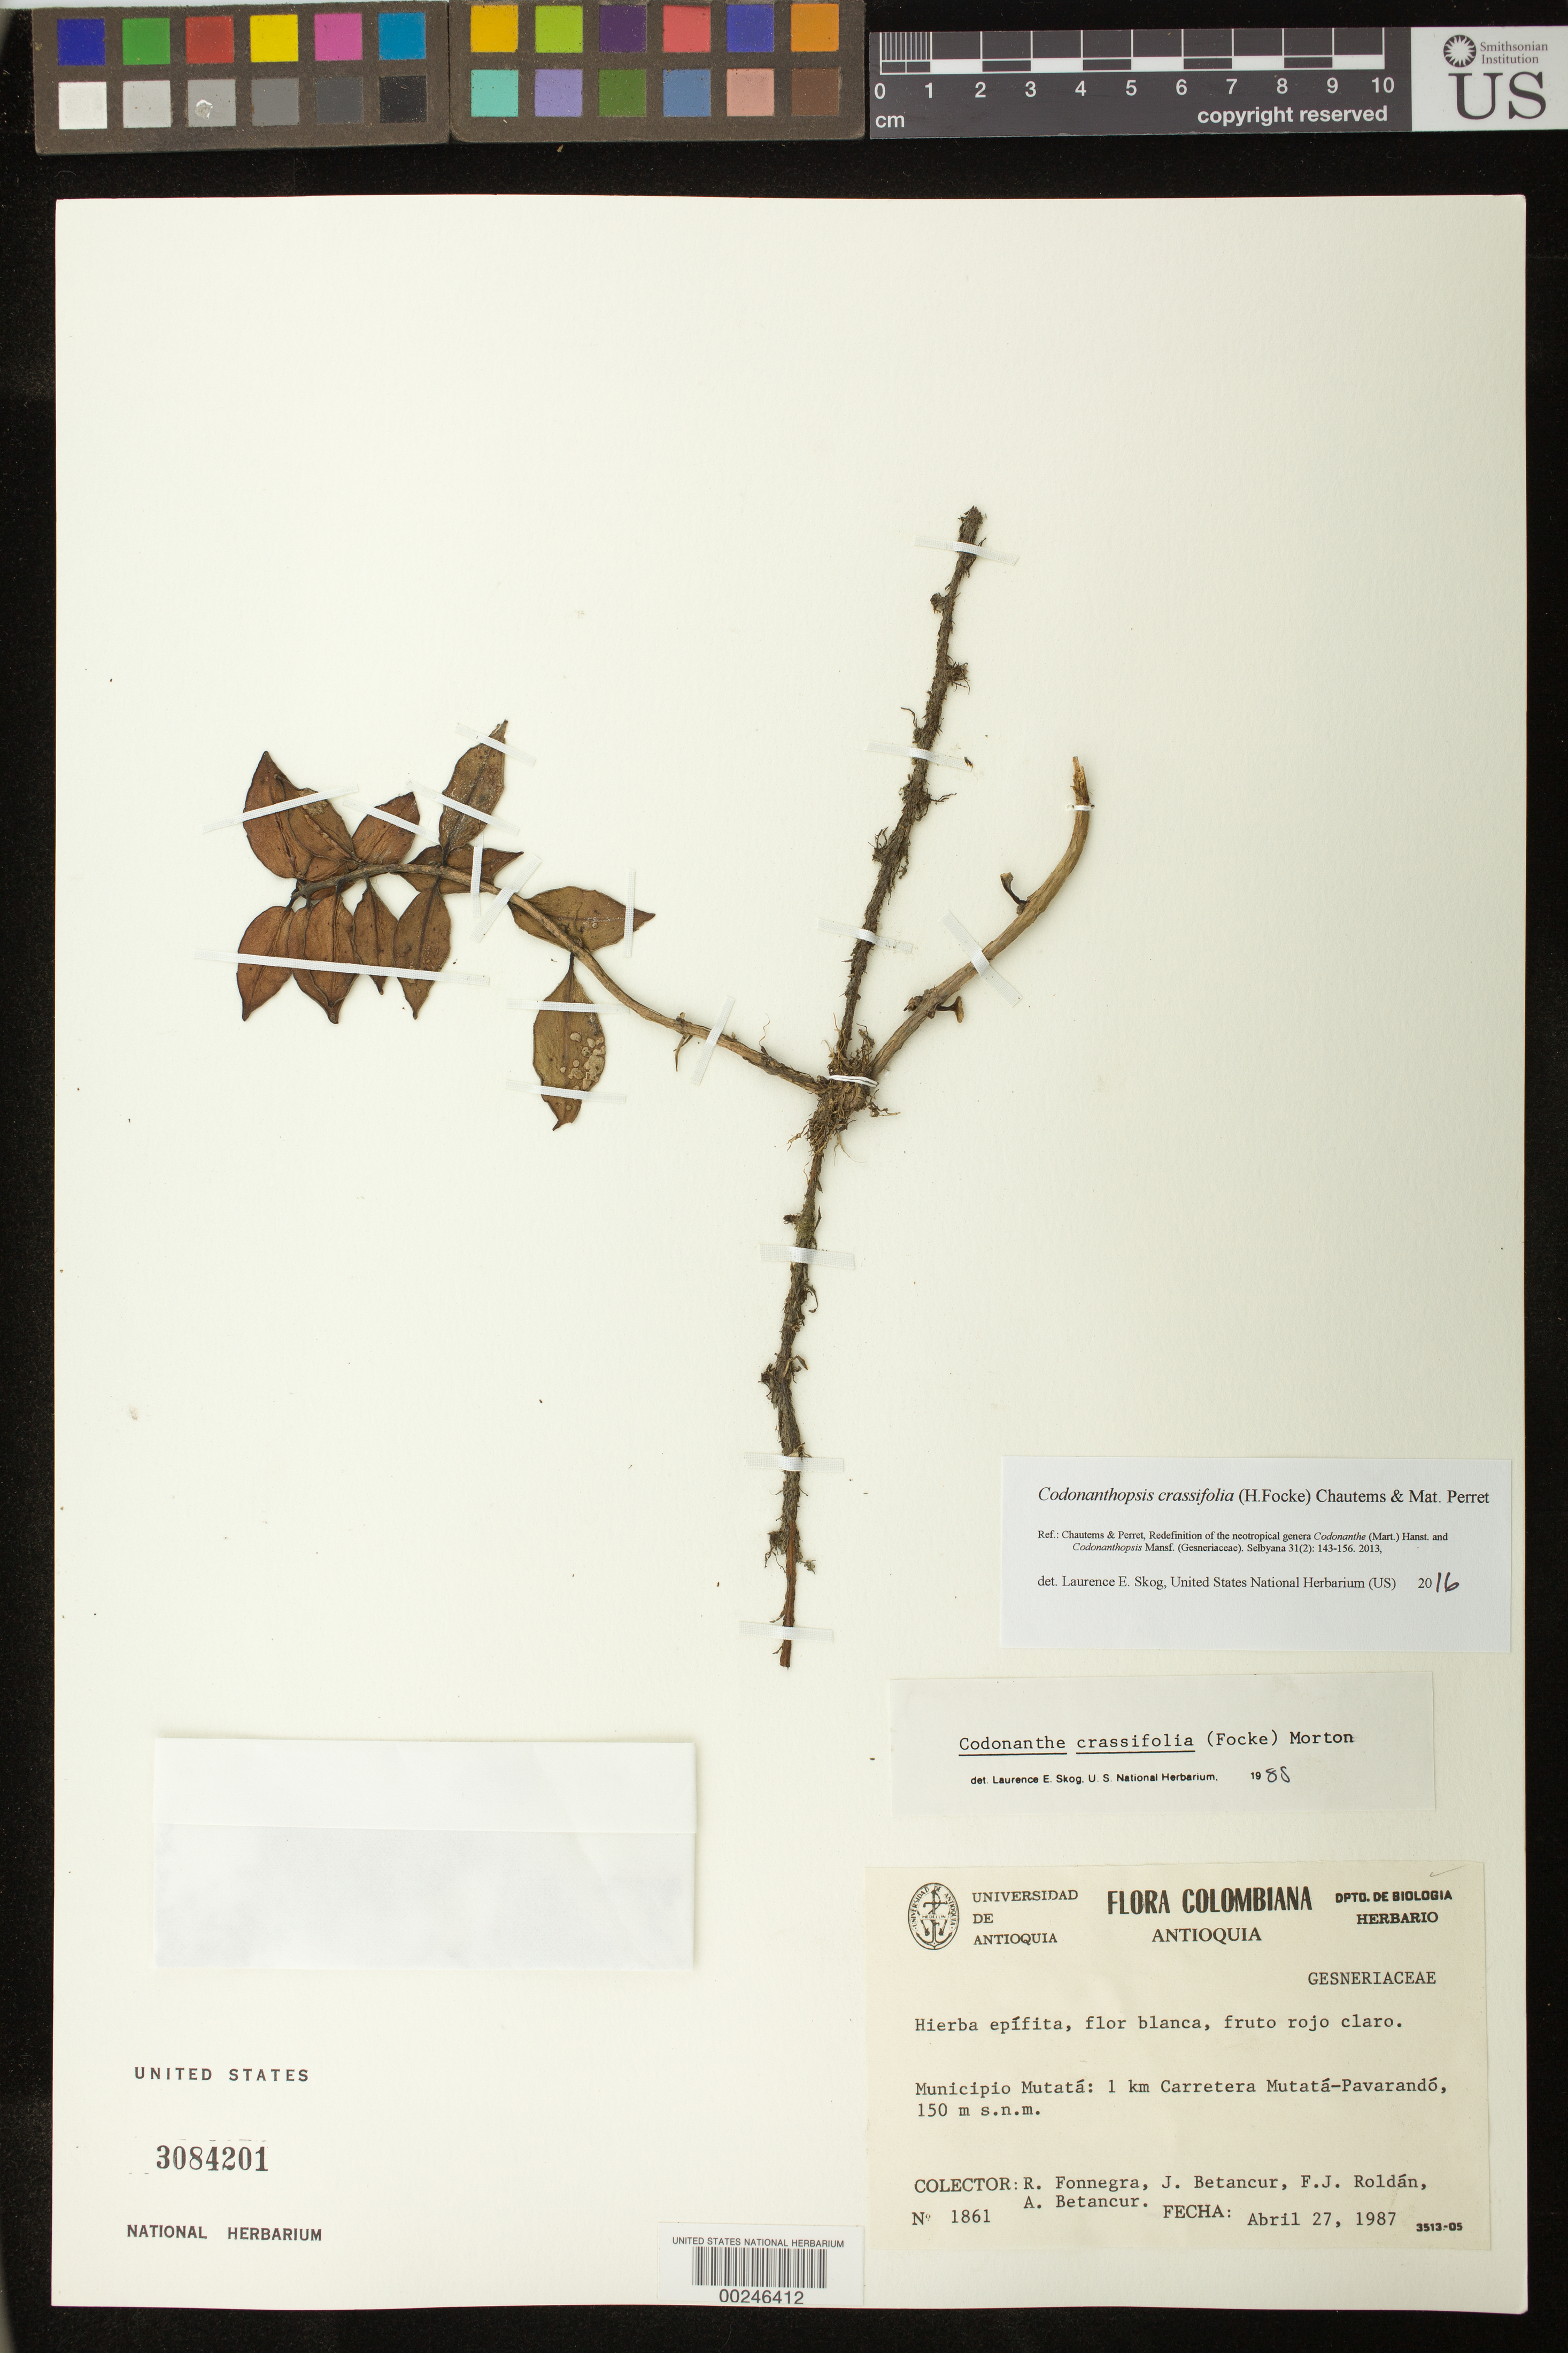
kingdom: Plantae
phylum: Tracheophyta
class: Magnoliopsida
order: Lamiales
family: Gesneriaceae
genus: Codonanthopsis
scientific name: Codonanthopsis crassifolia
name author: (H. Focke) Chautems & Mat.Perret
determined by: Skog, Laurence E.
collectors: R. Fonnegra G., J. C. Betancur, F. J. Roldán & A. Betancur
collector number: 1861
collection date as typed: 27 Apr 1987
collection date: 1987-04-27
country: Colombia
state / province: Antioquia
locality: Mun. of Mutata, 1 km Mutata-Pavarando highway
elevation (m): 150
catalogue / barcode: US 3084201